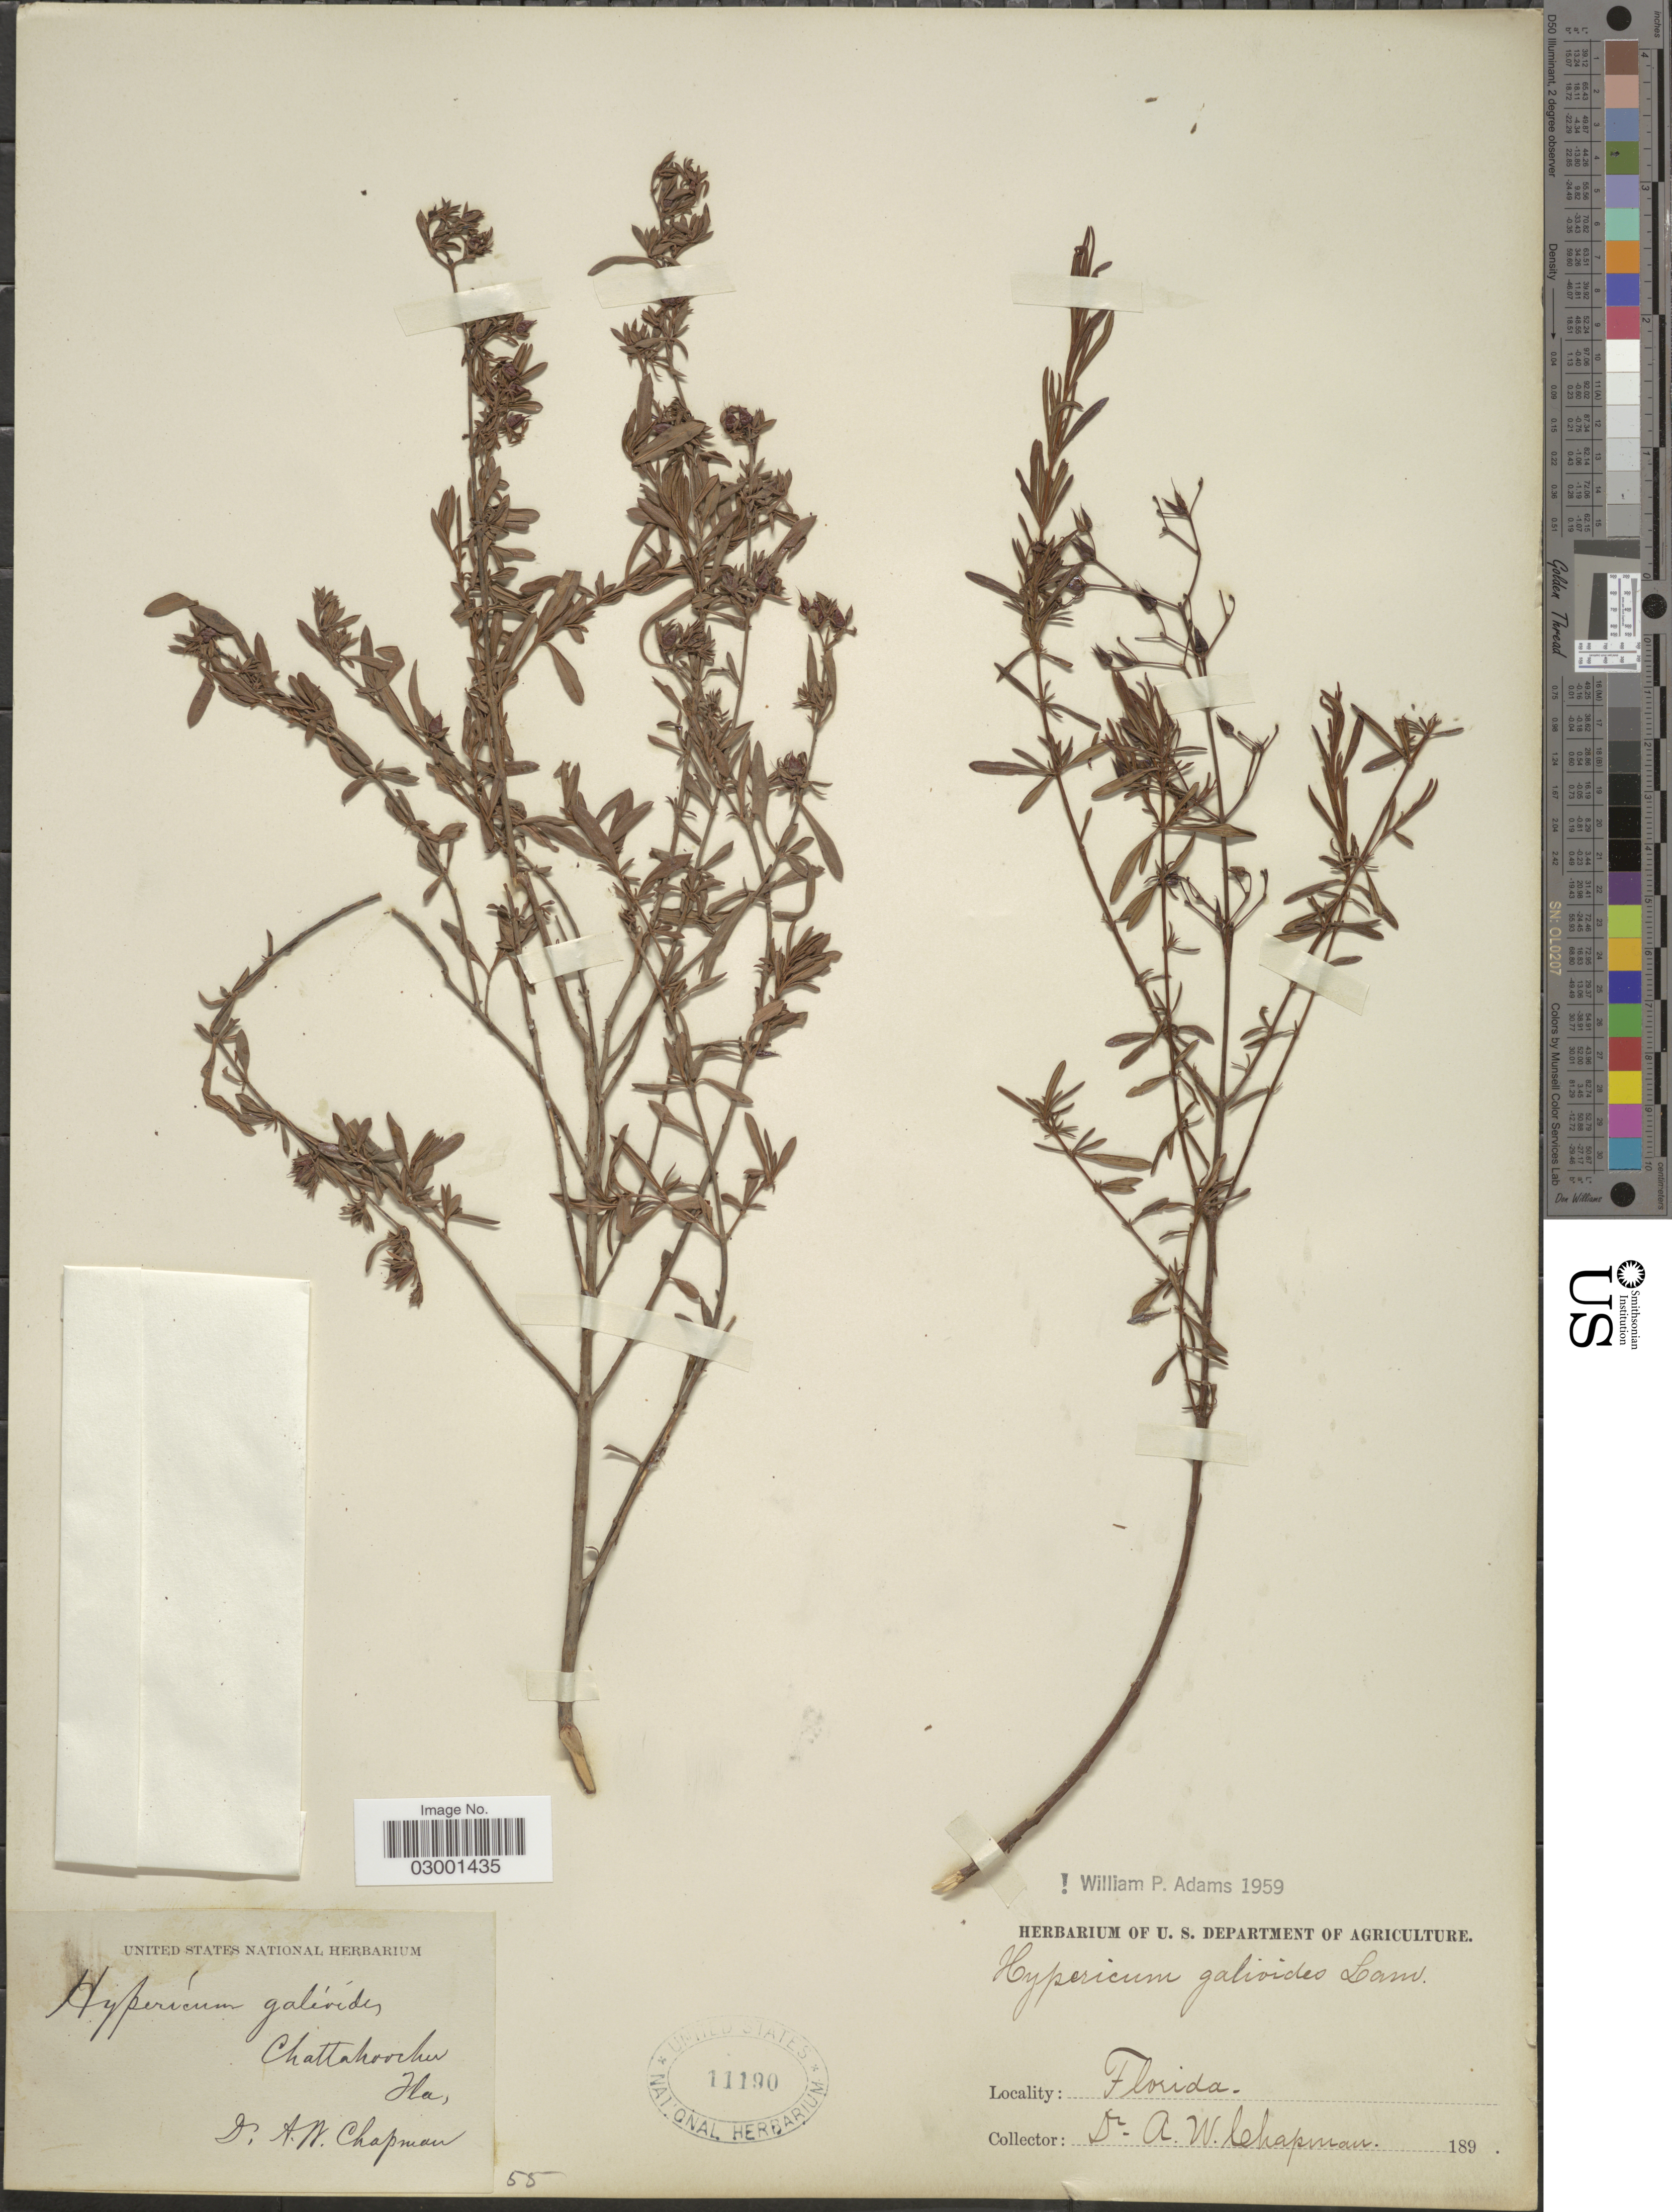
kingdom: Plantae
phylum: Tracheophyta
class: Magnoliopsida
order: Malpighiales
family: Hypericaceae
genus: Hypericum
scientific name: Hypericum galioides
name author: Lam.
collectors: A. W. Chapman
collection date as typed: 189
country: United States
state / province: Florida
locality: Chattahoochee.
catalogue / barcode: US 11190